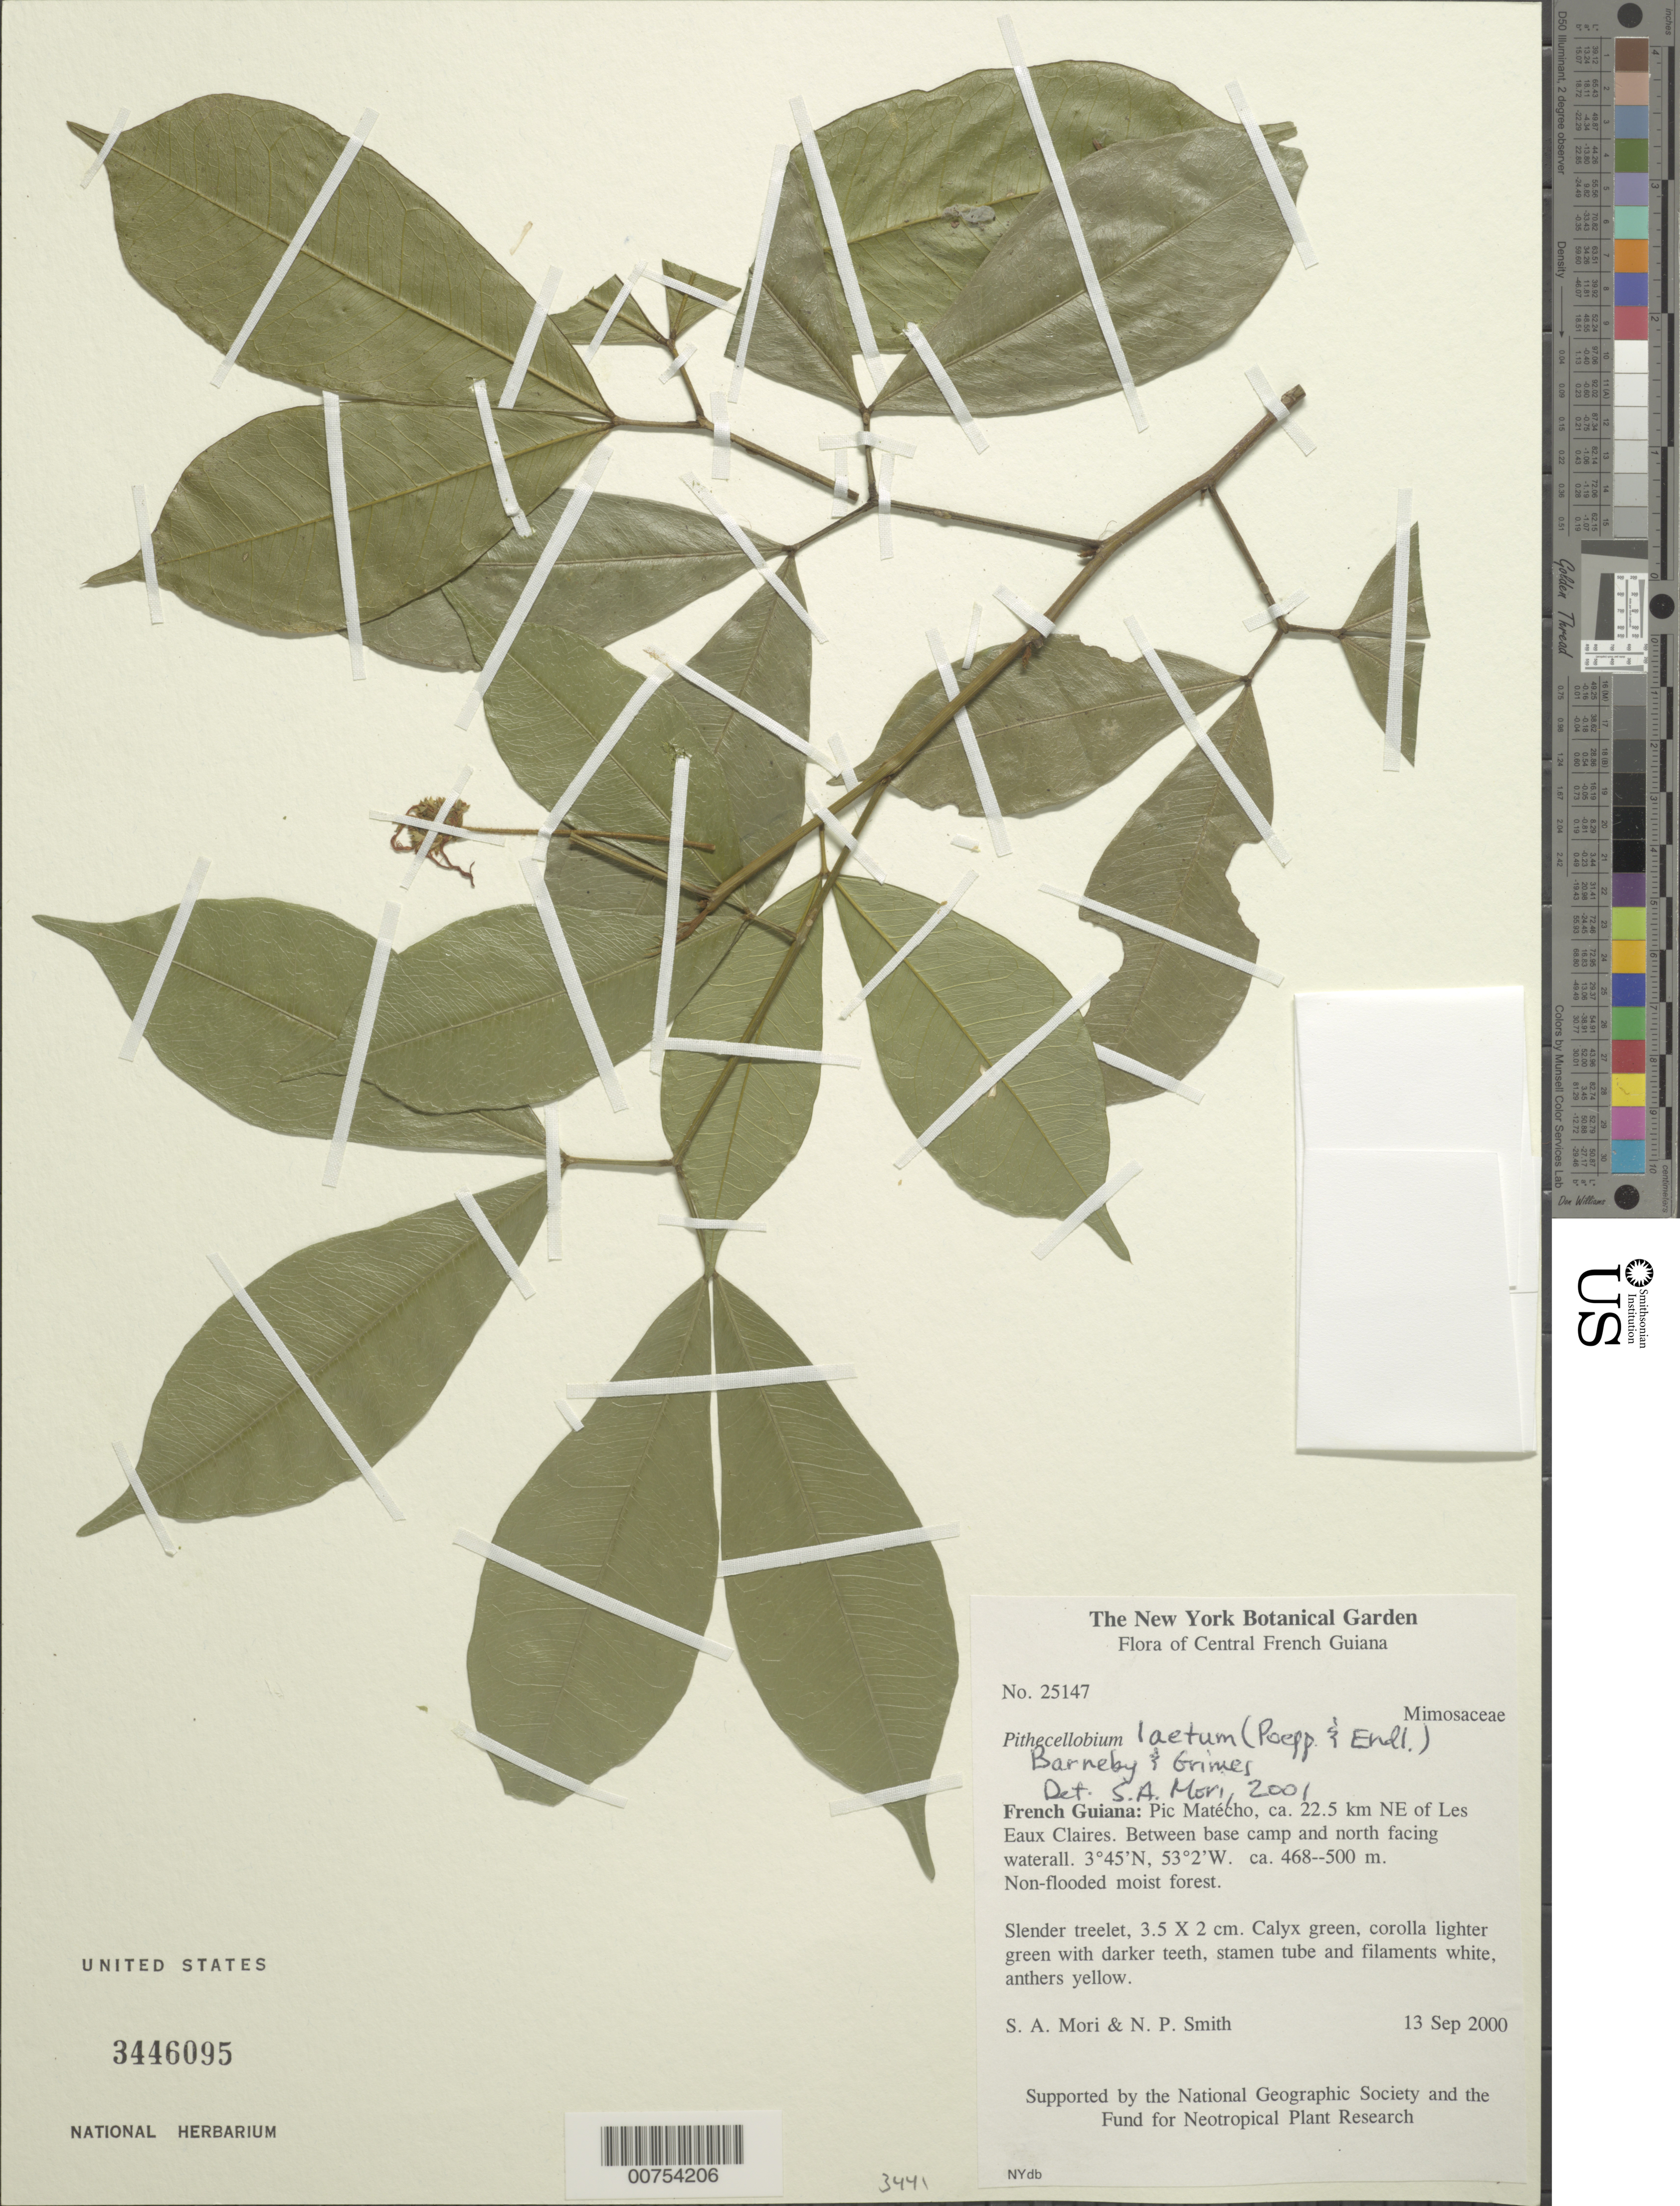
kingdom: Plantae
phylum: Tracheophyta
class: Magnoliopsida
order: Fabales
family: Fabaceae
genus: Abarema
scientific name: Abarema laeta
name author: (Benth.) Barneby & J.W. Grimes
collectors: S. Mori & N. Smith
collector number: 25147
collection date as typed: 13-Sep-00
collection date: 2000-09-13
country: French Guiana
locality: Pic Matécho, ca 22.5 km NE of Les Eaux Claires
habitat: Non-flooded moist forest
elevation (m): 468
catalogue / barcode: US 3446095